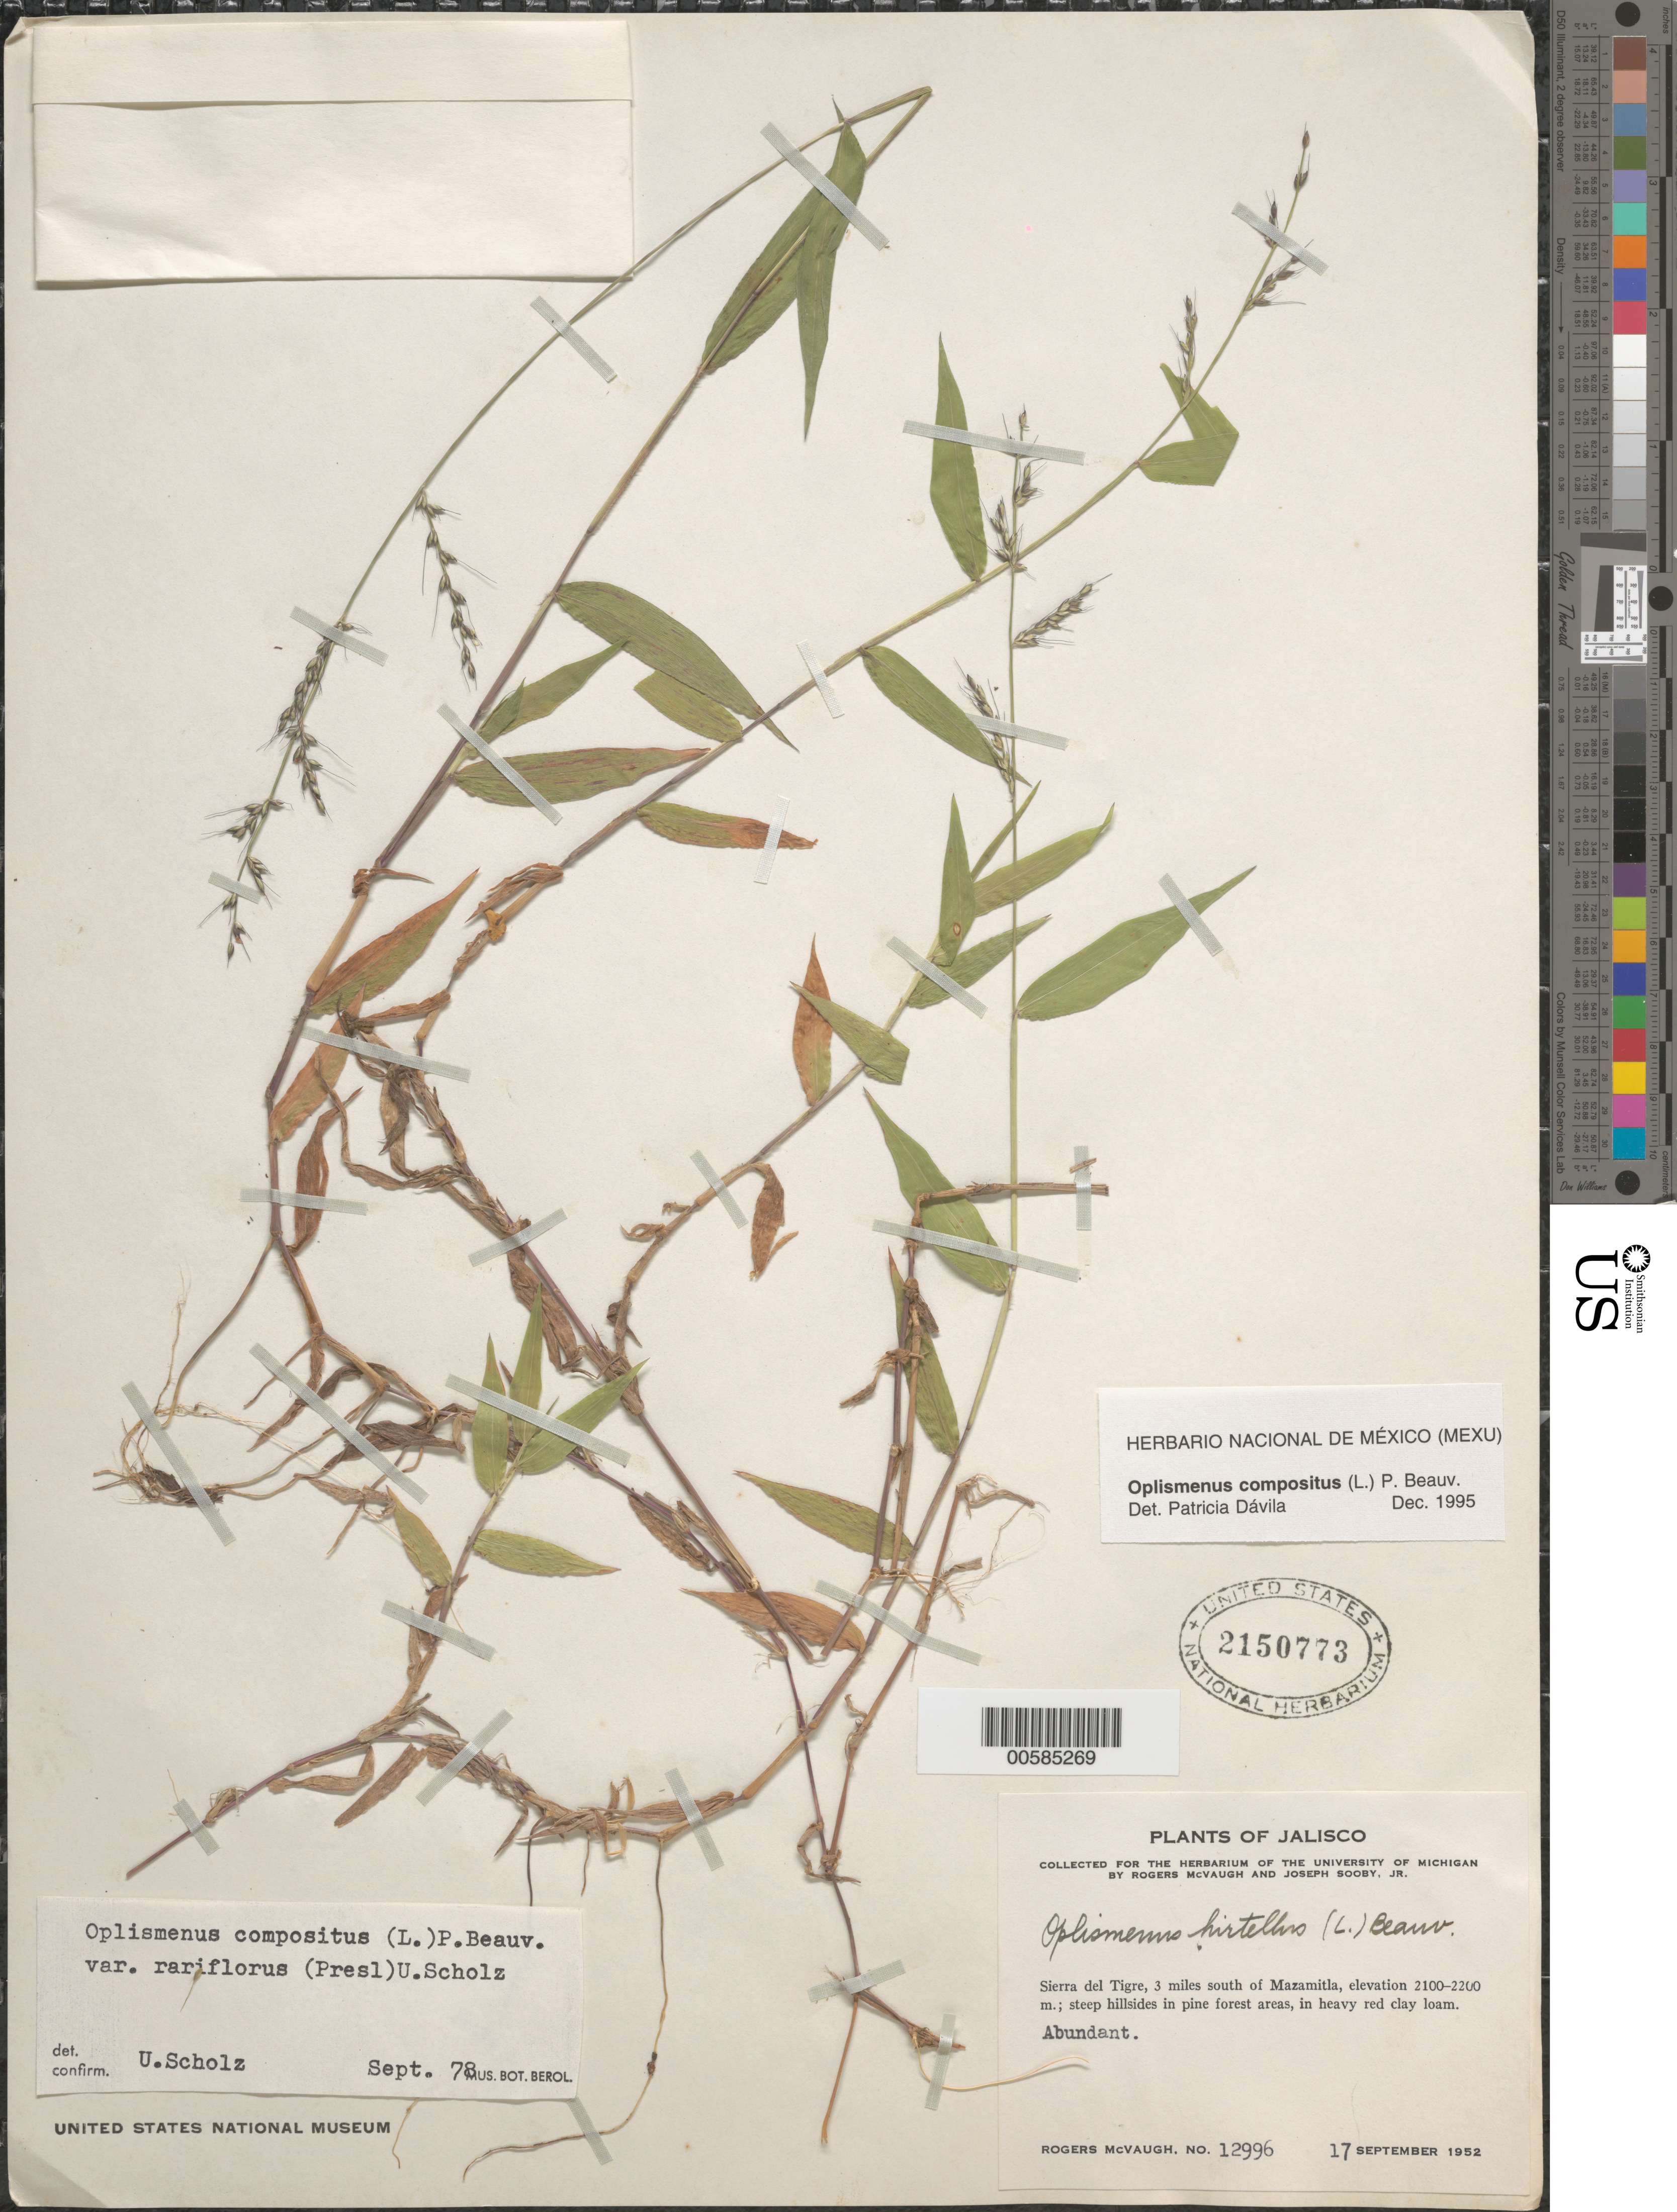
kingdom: Plantae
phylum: Tracheophyta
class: Liliopsida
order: Poales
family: Poaceae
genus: Oplismenus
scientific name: Oplismenus compositus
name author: (L.) P. Beauv.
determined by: Dávila, P. D.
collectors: R. McVaugh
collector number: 12996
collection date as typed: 17 Sep 1952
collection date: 1952-09-17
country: Mexico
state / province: Jalisco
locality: Sierra del Tigre, 3 mi S of Mazamitla.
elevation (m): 2100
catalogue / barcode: US 2150773